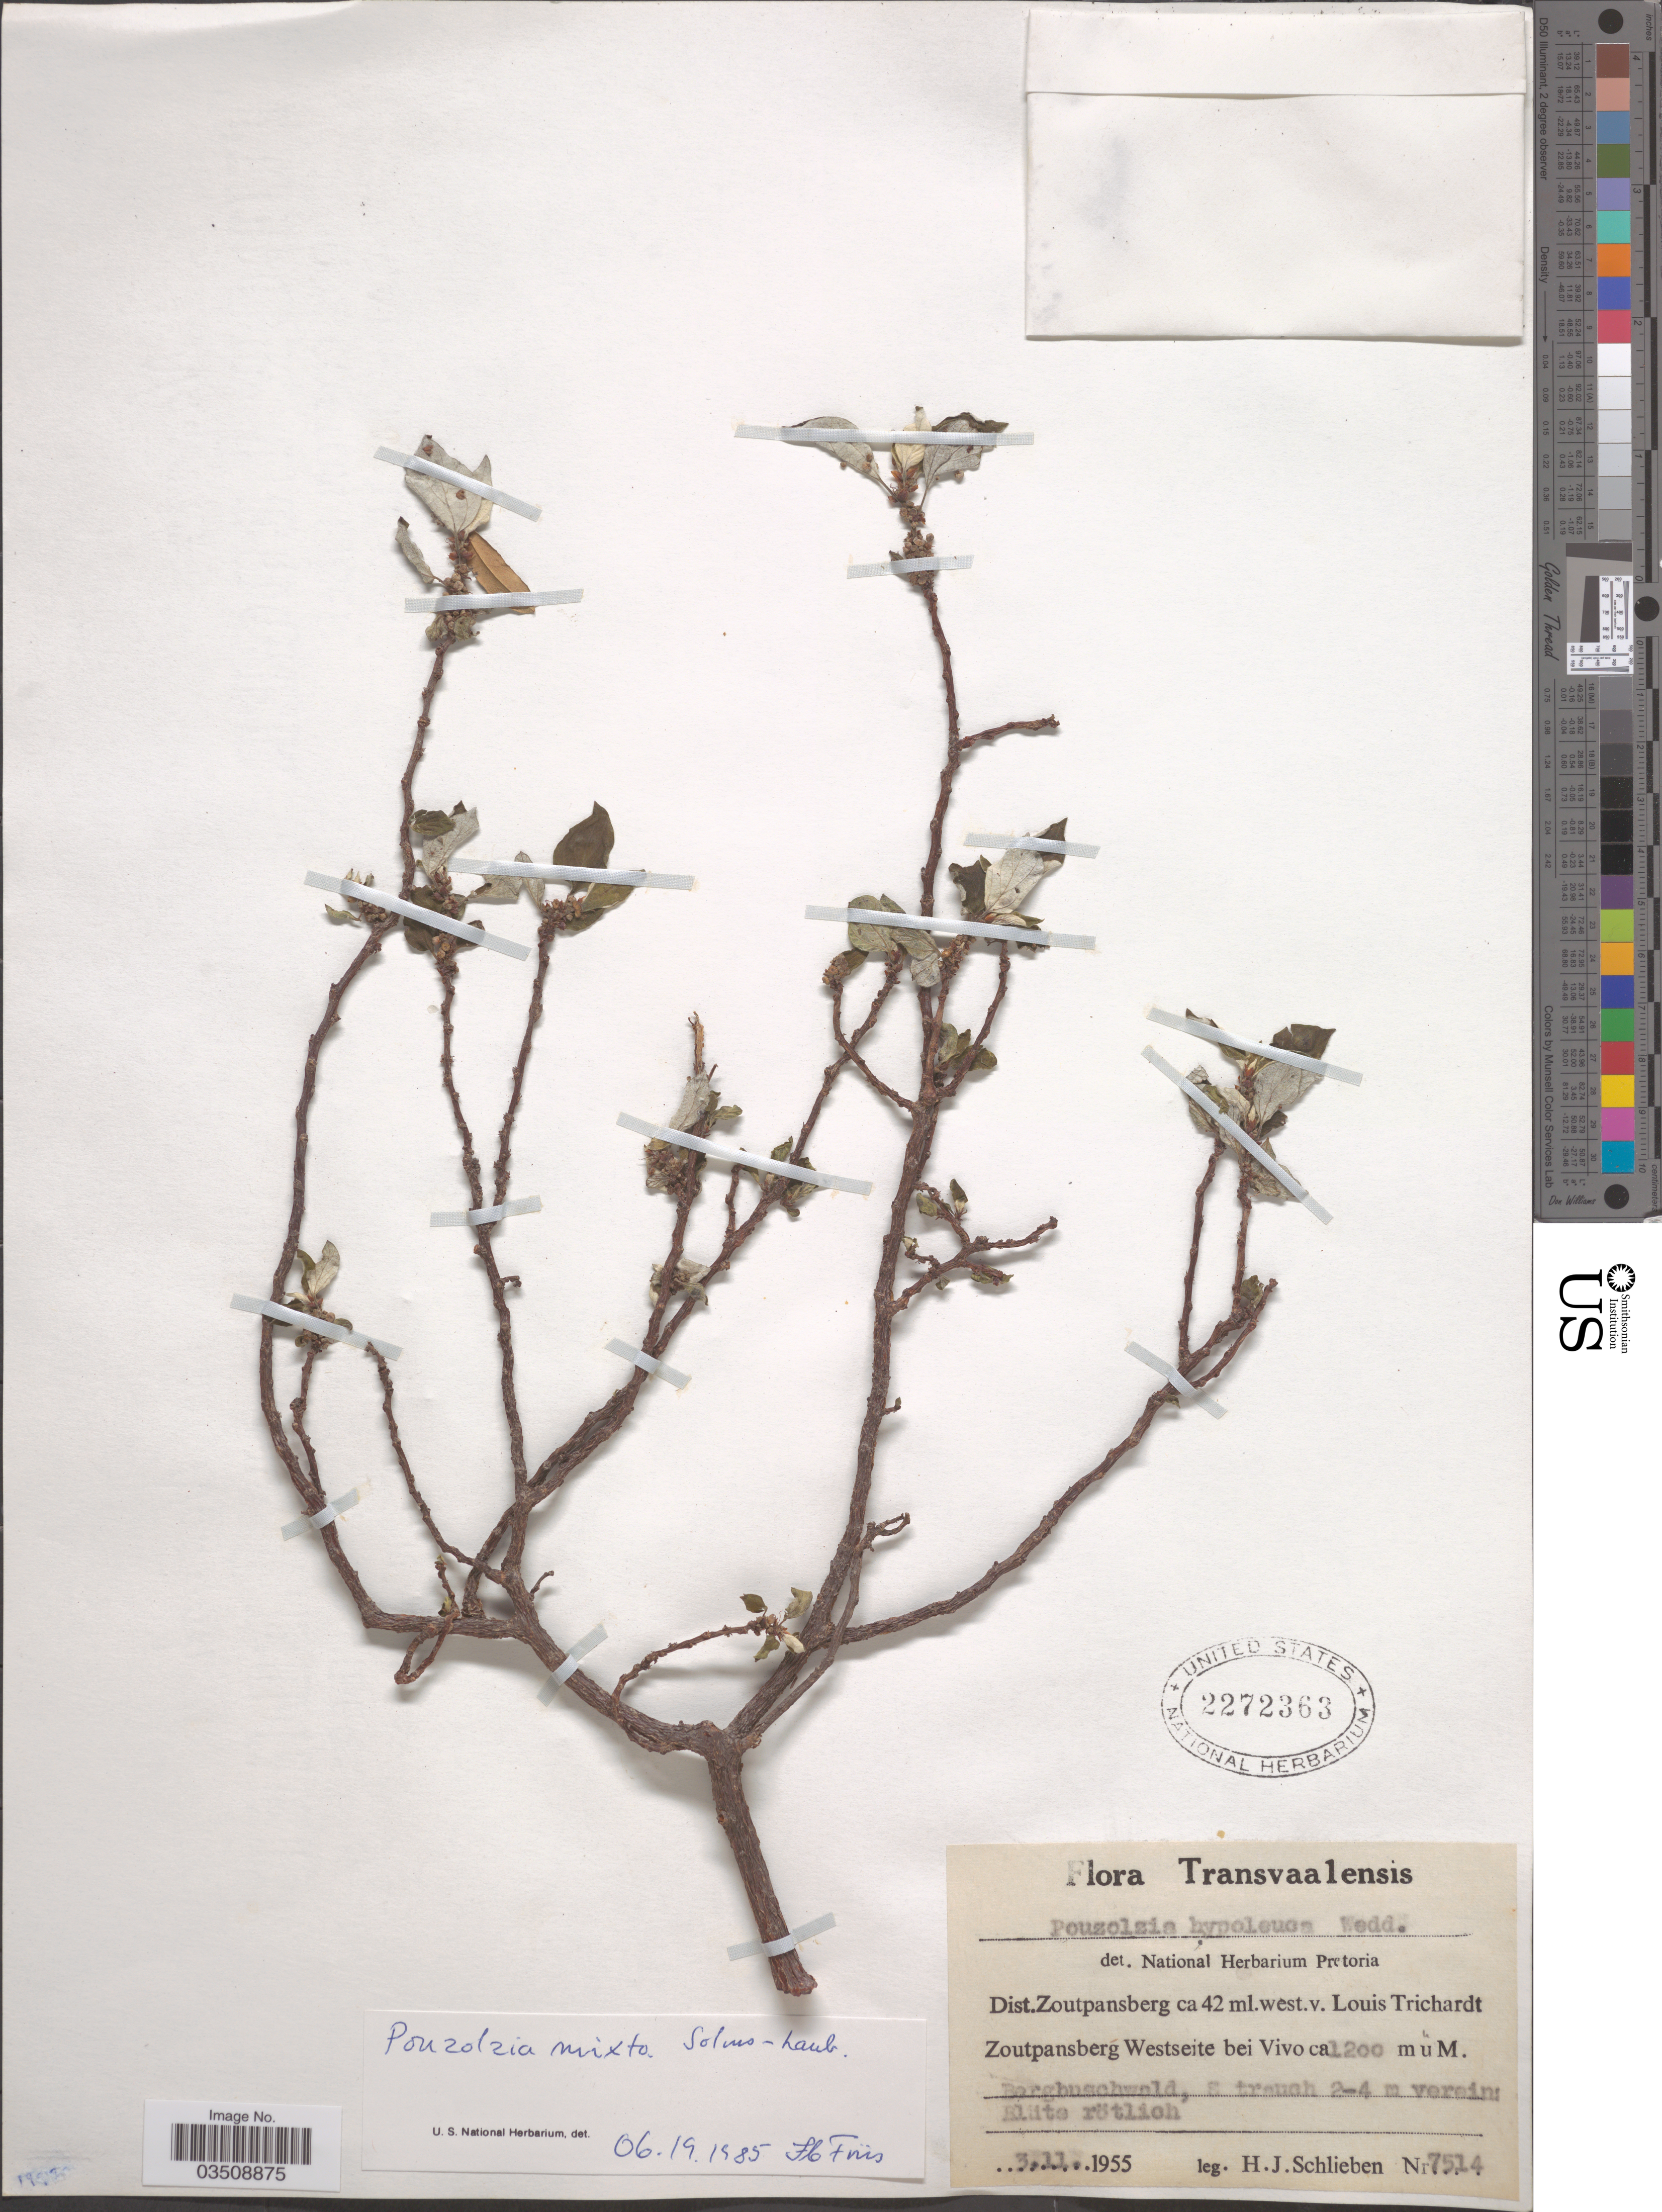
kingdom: Plantae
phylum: Tracheophyta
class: Magnoliopsida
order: Rosales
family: Urticaceae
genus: Pouzolzia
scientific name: Pouzolzia mixta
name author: Solms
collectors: H. J. Schlieben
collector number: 7514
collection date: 1955-11-03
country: South Africa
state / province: Limpopo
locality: Tranvaalensis. Dist. Zoutpansberg ca 42 ml. west. v. Louis Trichardt. Zoutpansberg Westseite bei Vivo. Bergbuschwald, Stranch 2-4 m vereinz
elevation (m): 1200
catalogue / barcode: US 2272363